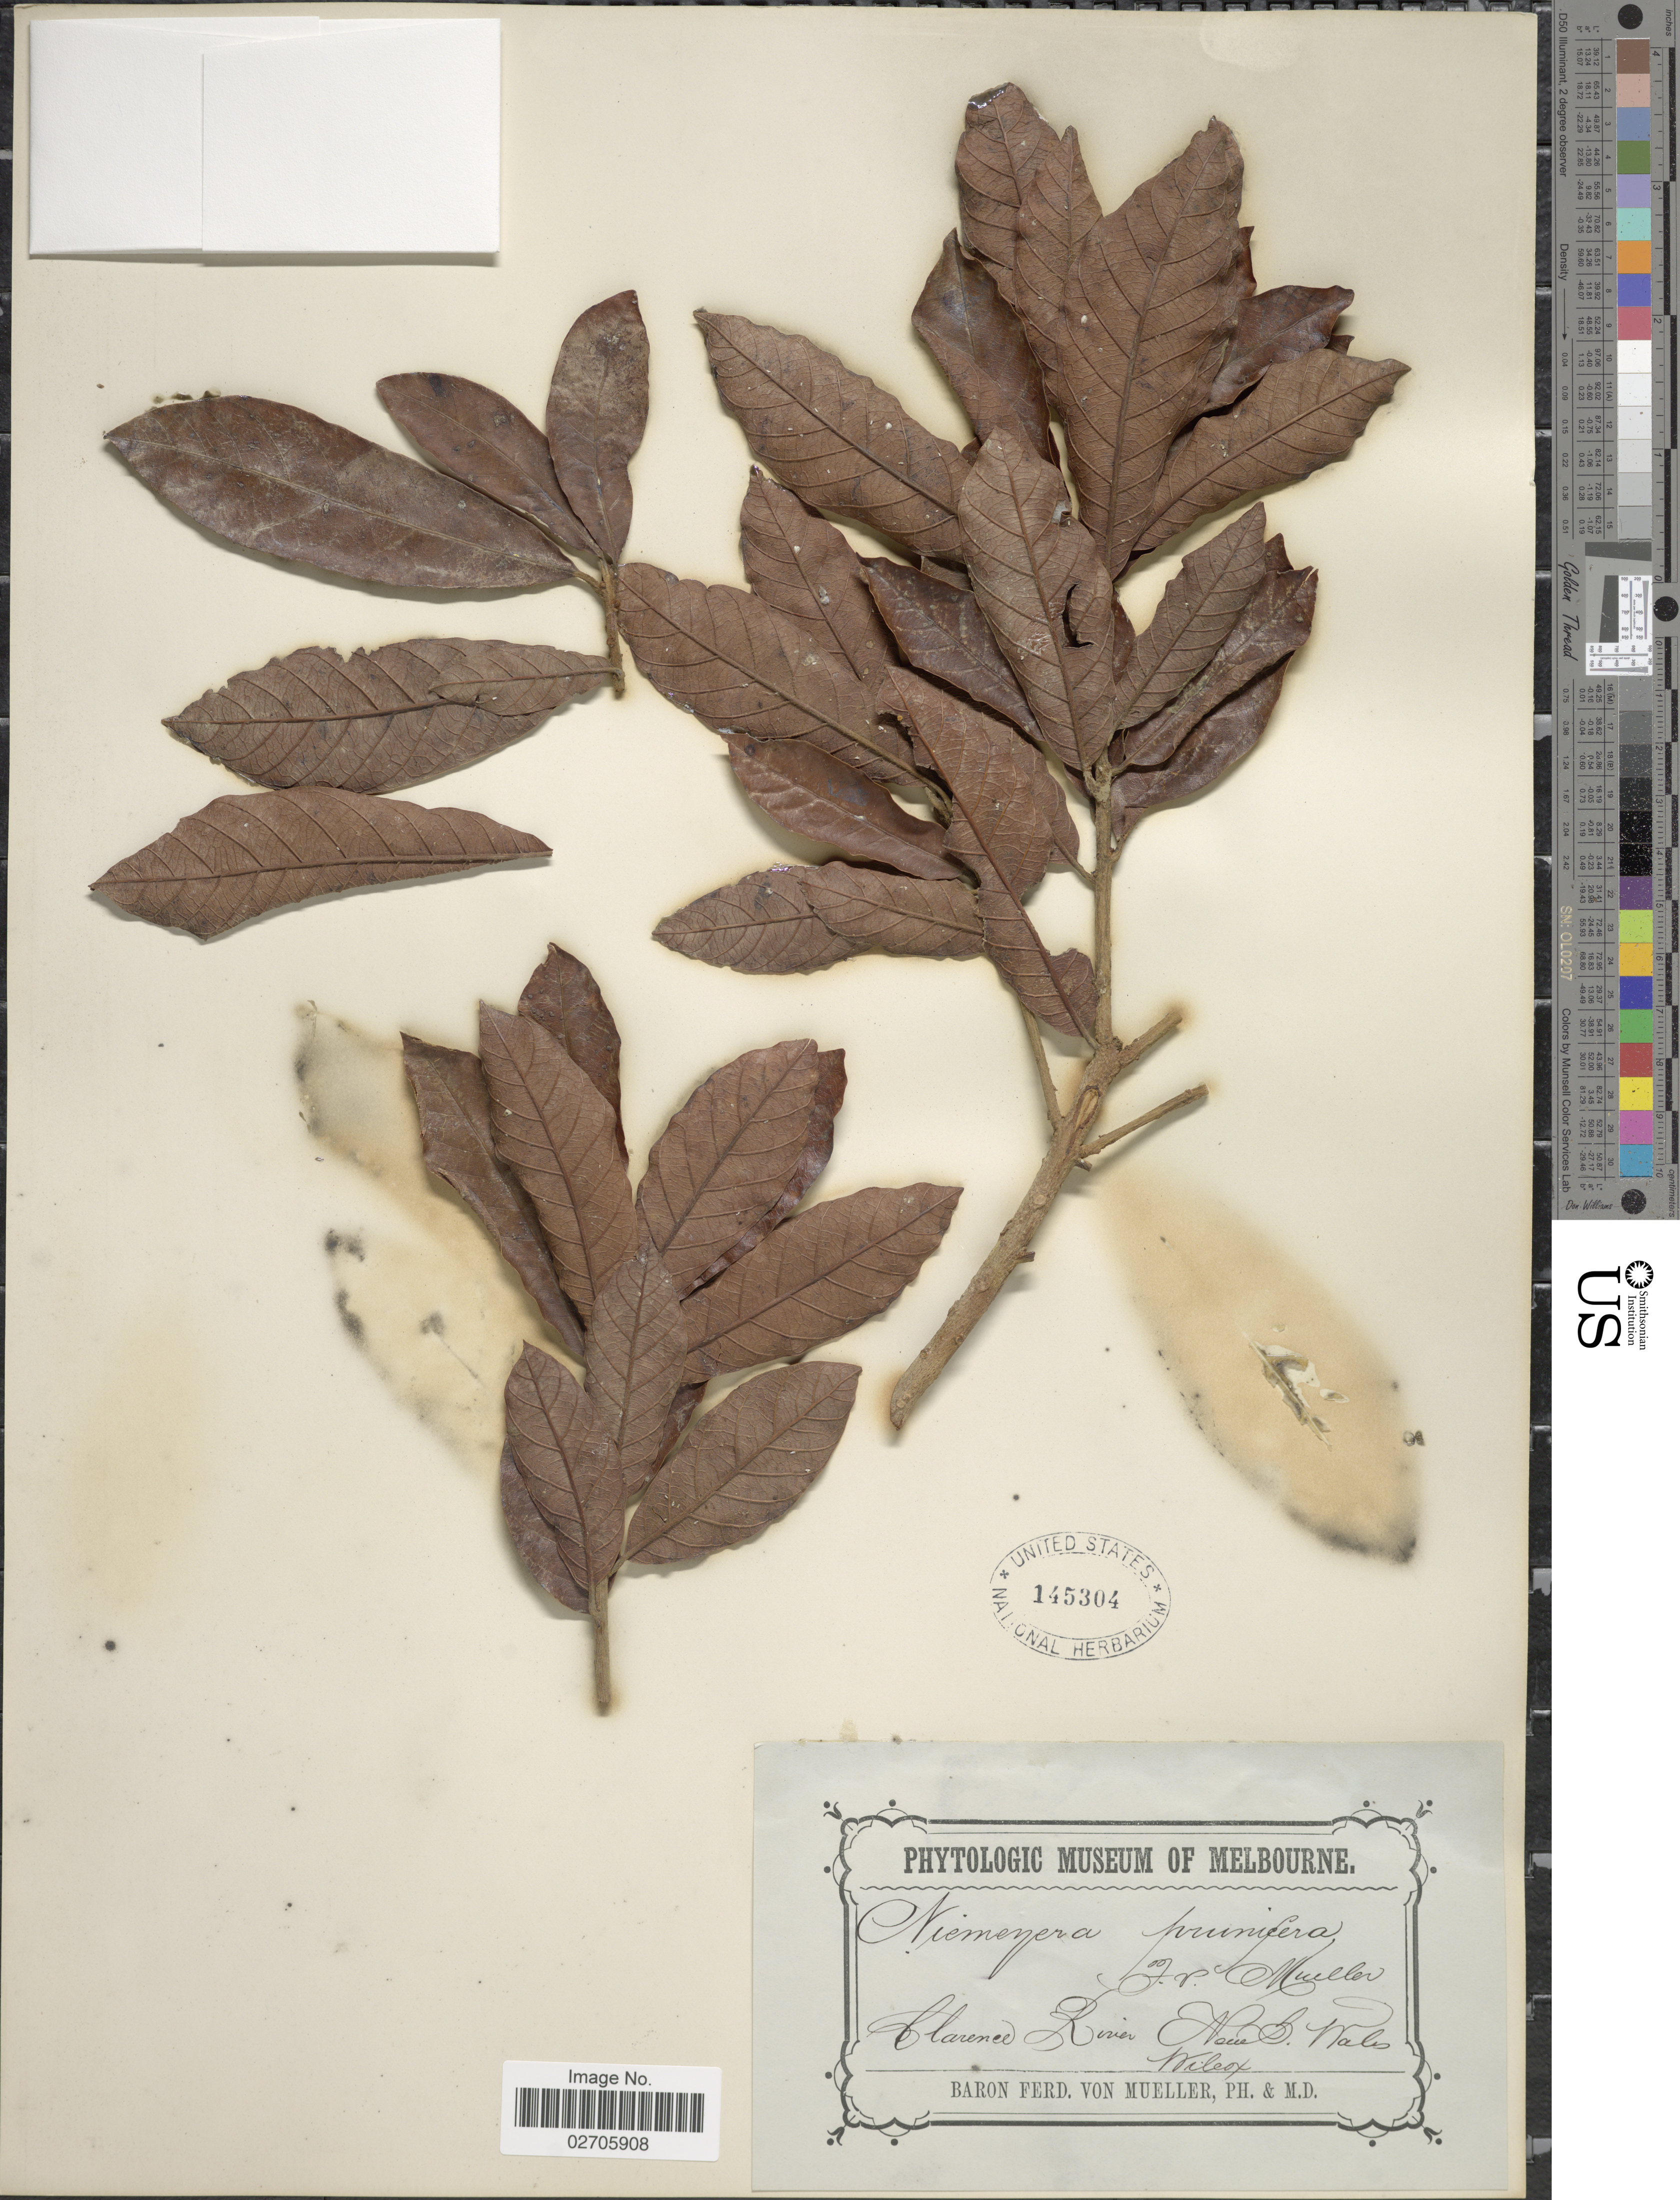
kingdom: Plantae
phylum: Tracheophyta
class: Magnoliopsida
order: Ericales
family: Sapotaceae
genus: Chrysophyllum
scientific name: Chrysophyllum pruniferum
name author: F. Muell.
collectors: -. Wilcox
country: Australia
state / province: New South Wales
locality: Clarence River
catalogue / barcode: US 145304